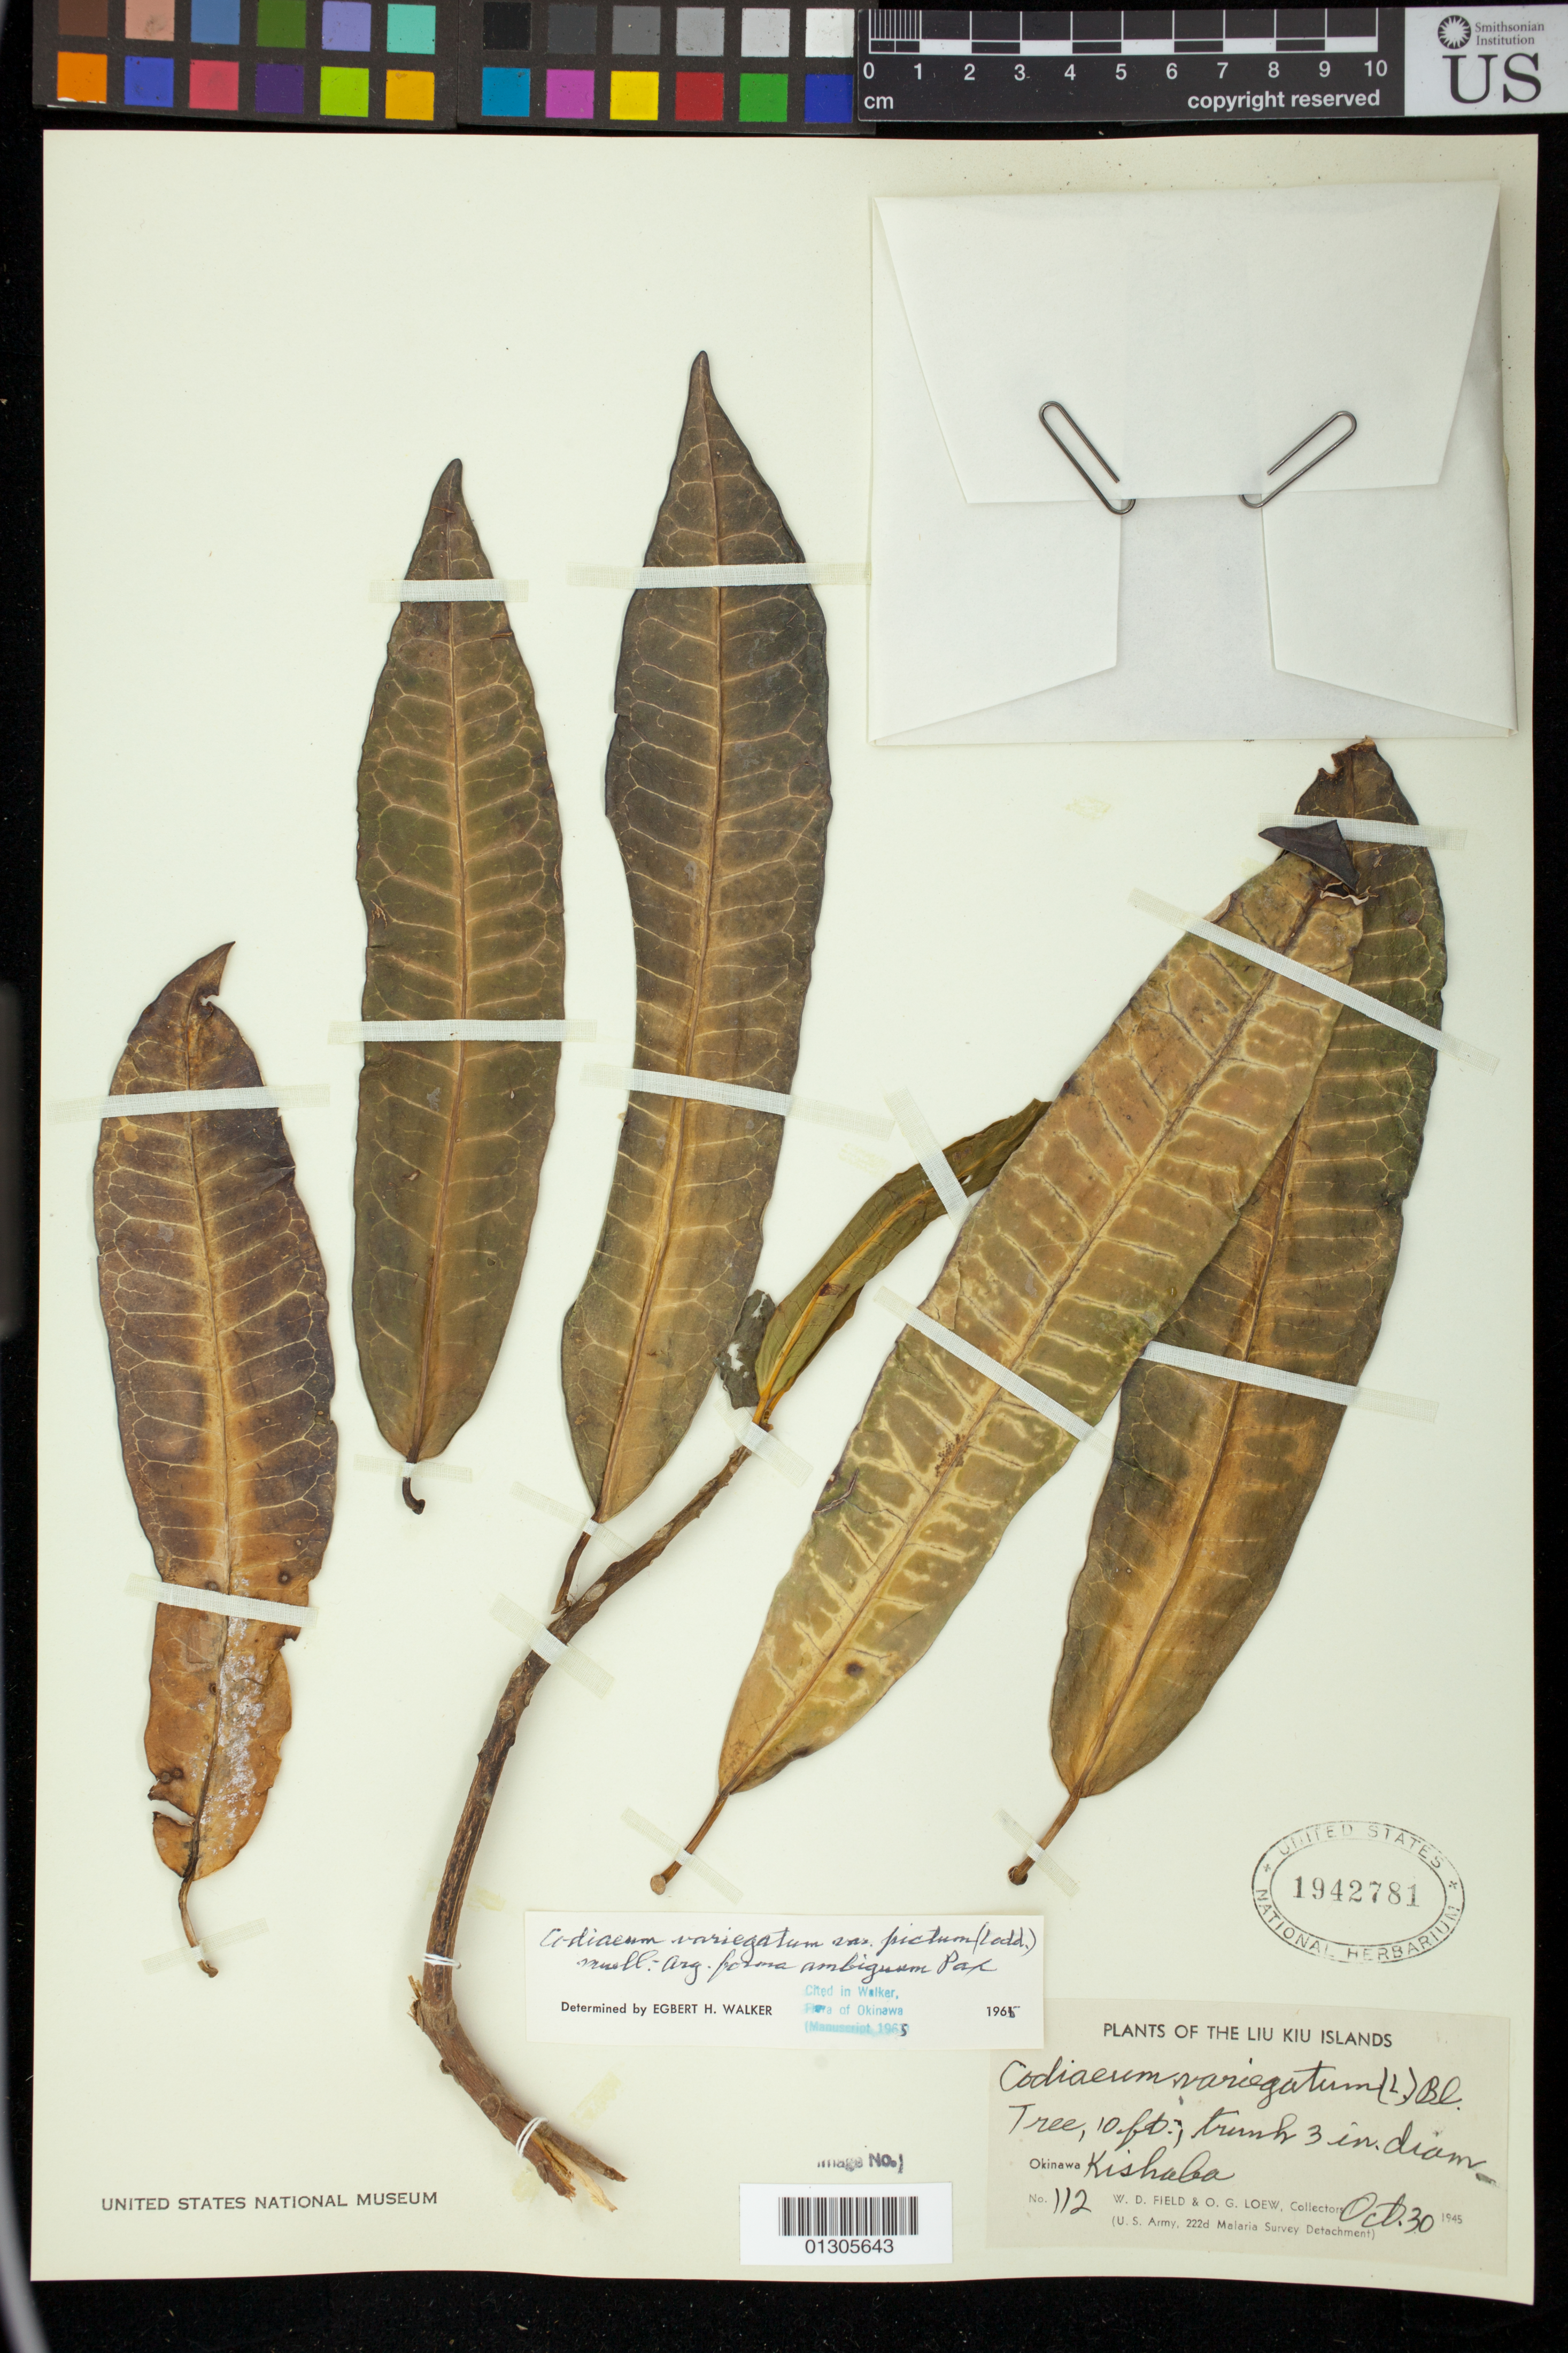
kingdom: Plantae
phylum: Tracheophyta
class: Magnoliopsida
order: Malpighiales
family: Euphorbiaceae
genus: Codiaeum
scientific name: Codiaeum variegatum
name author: (L.) Rumph. ex A. Juss.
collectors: W. D. Field & O. G. Loew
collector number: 112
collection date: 1945-10-30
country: Japan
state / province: Okinawa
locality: Kishaba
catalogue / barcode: US 1942781